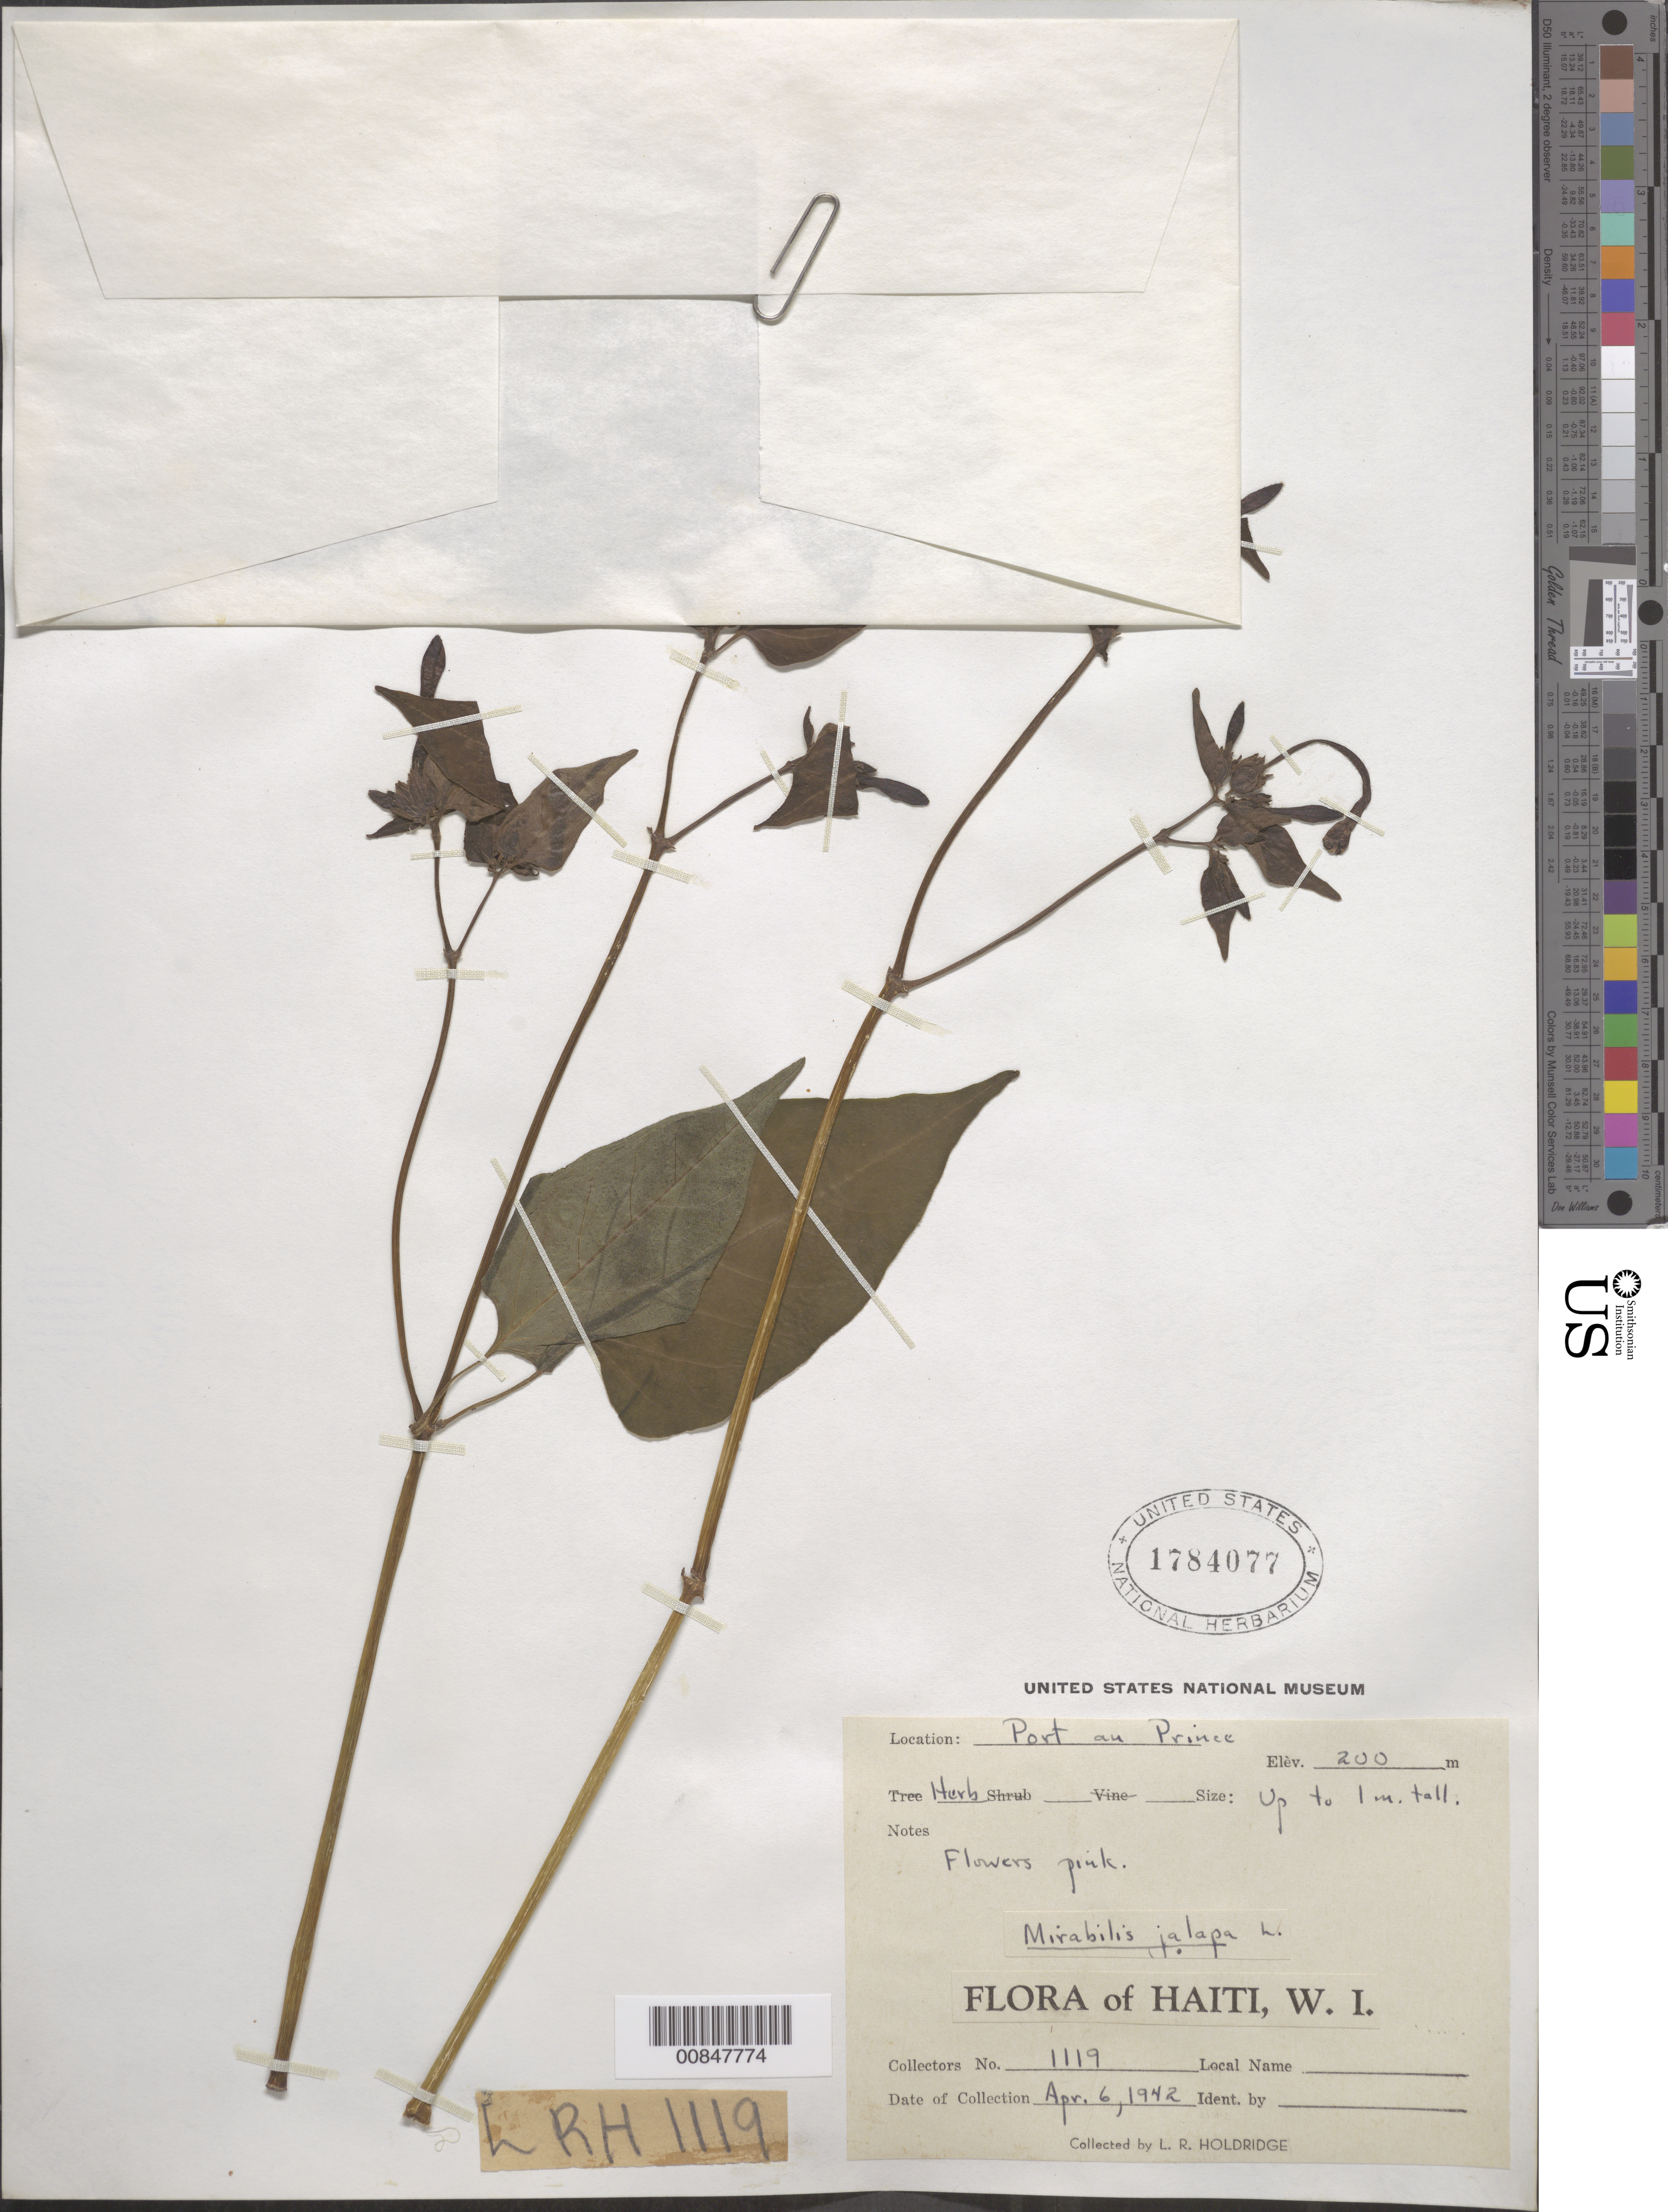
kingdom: Plantae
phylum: Tracheophyta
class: Magnoliopsida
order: Caryophyllales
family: Nyctaginaceae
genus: Mirabilis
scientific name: Mirabilis jalapa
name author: L.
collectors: L. Holdridge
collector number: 1119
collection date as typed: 06 Apr 1942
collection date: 1942-04-06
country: Haiti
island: Hispaniola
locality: Port au Prince.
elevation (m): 200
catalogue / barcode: US 1784077